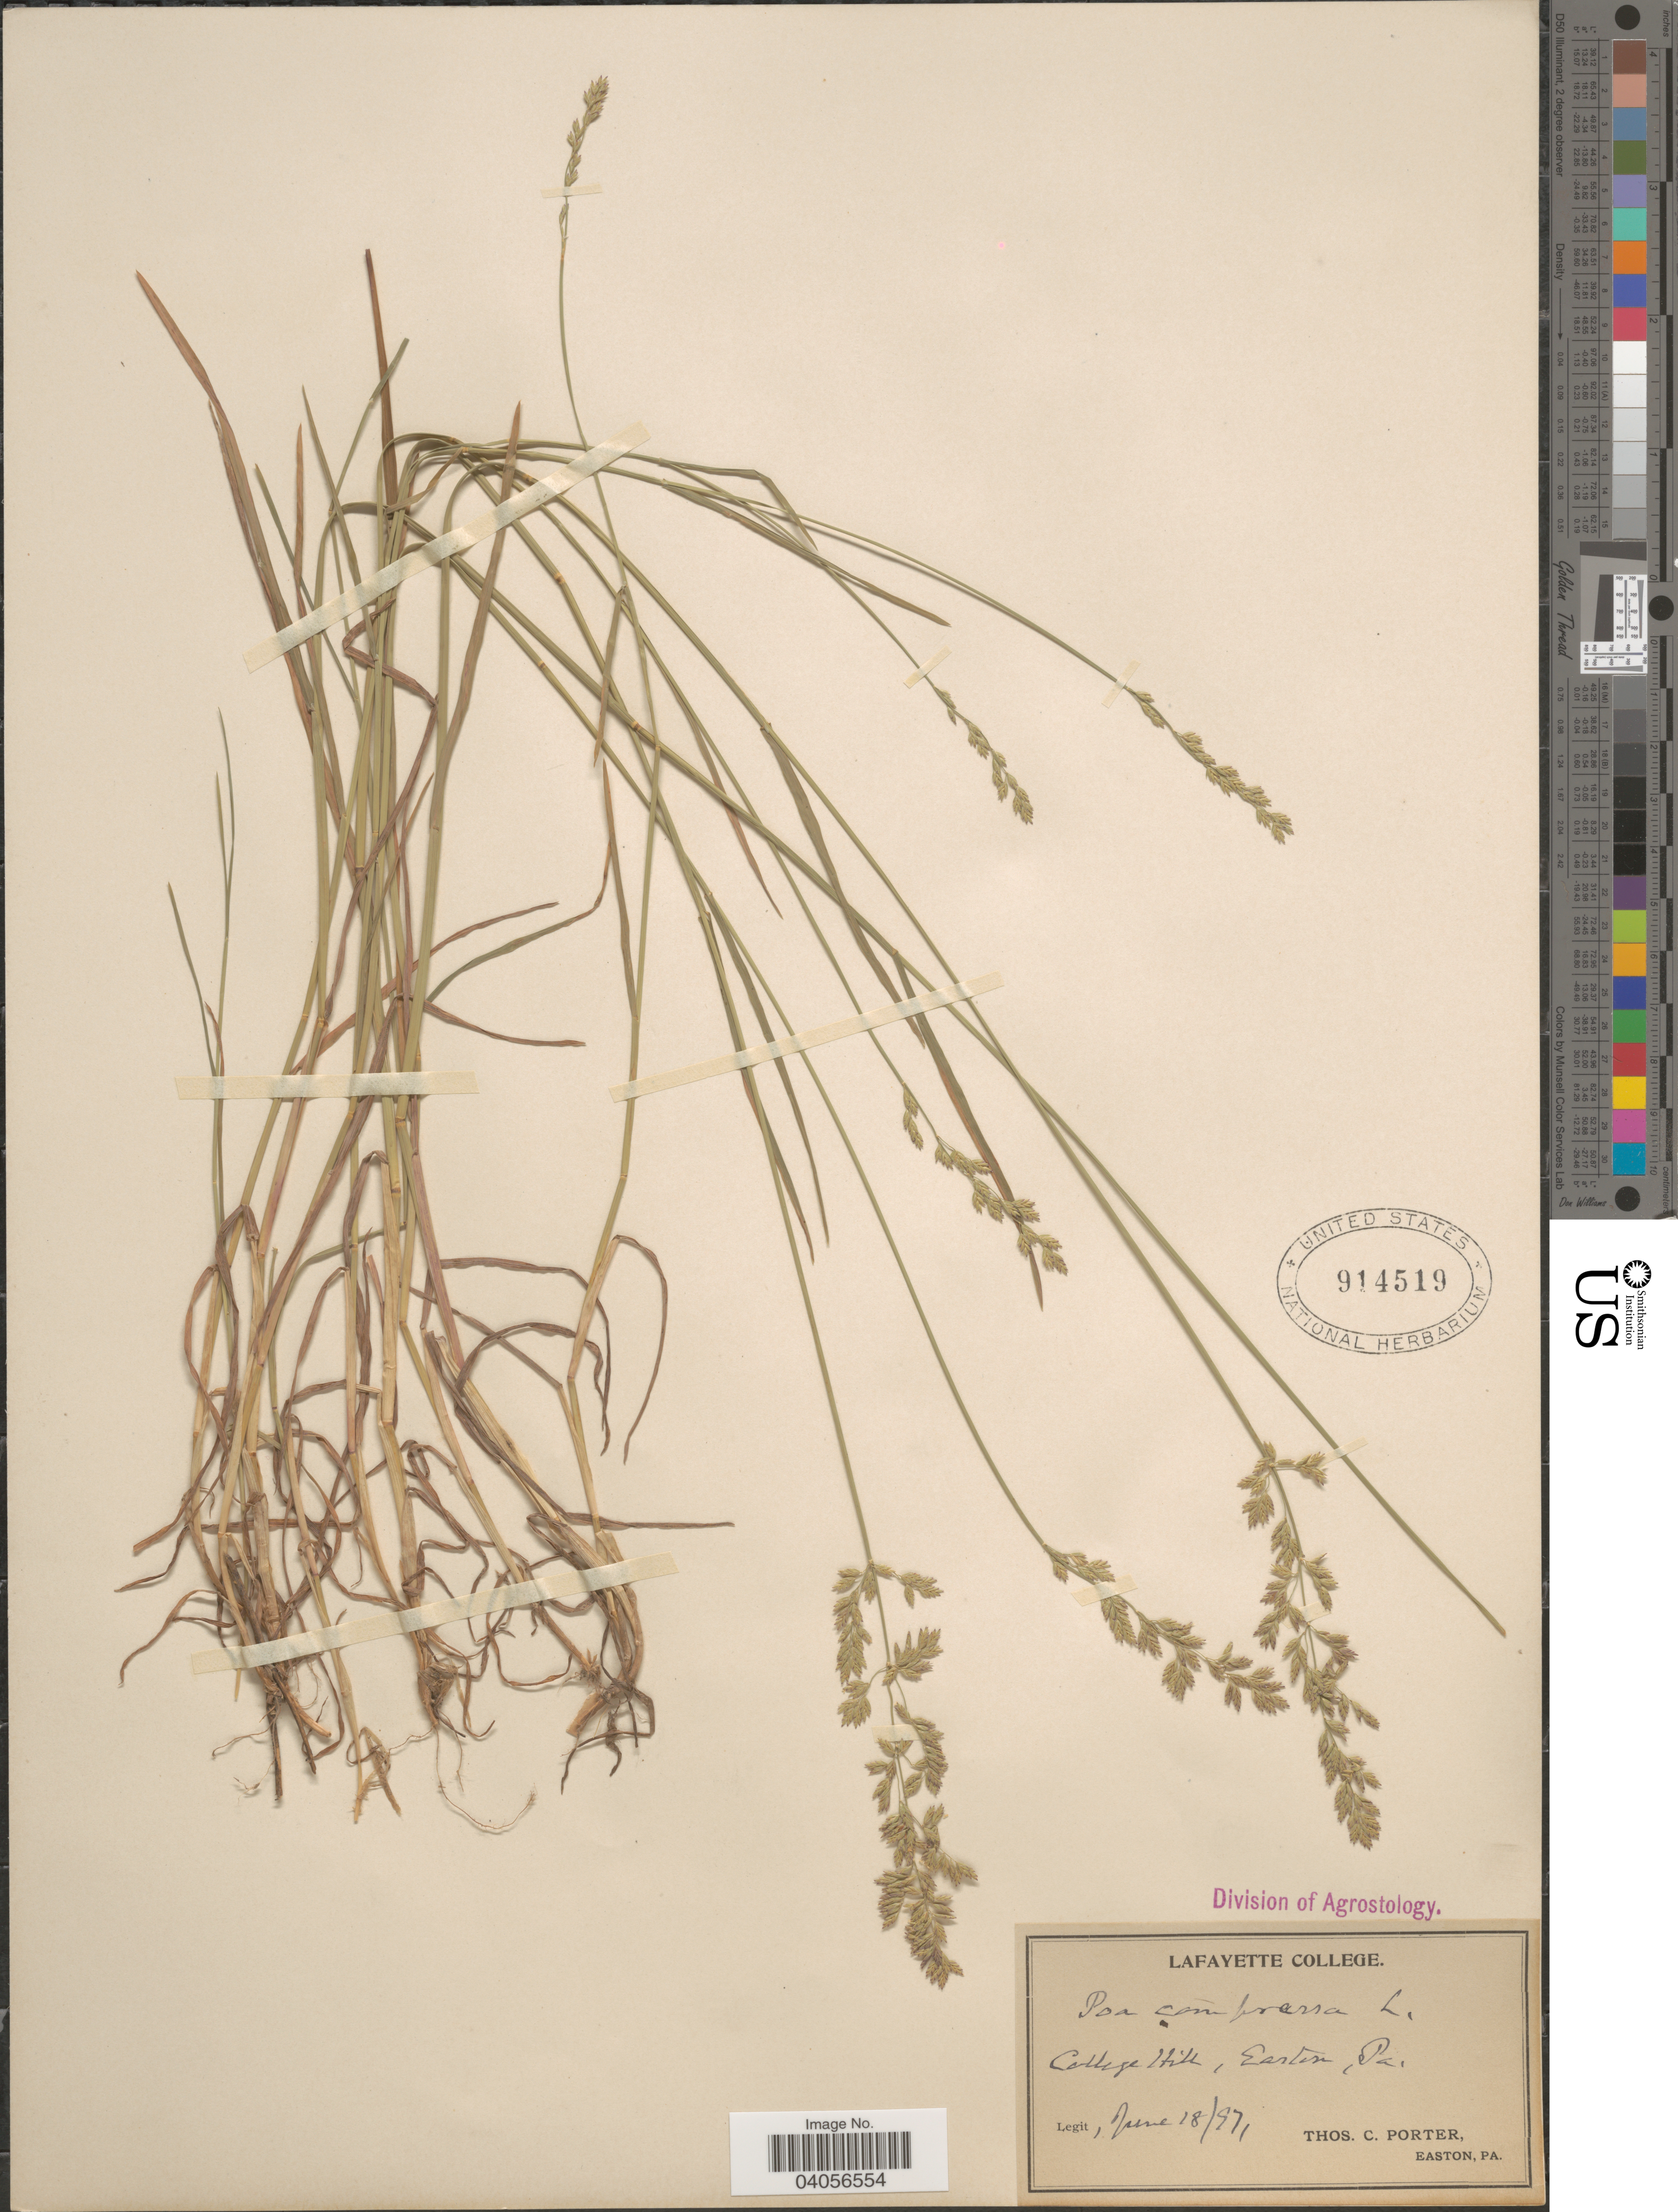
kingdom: Plantae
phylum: Tracheophyta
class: Liliopsida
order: Poales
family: Poaceae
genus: Poa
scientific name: Poa compressa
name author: L.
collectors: T. Porter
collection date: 1971-06-18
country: United States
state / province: Pennsylvania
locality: College Hill, Easton.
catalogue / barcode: US 914519